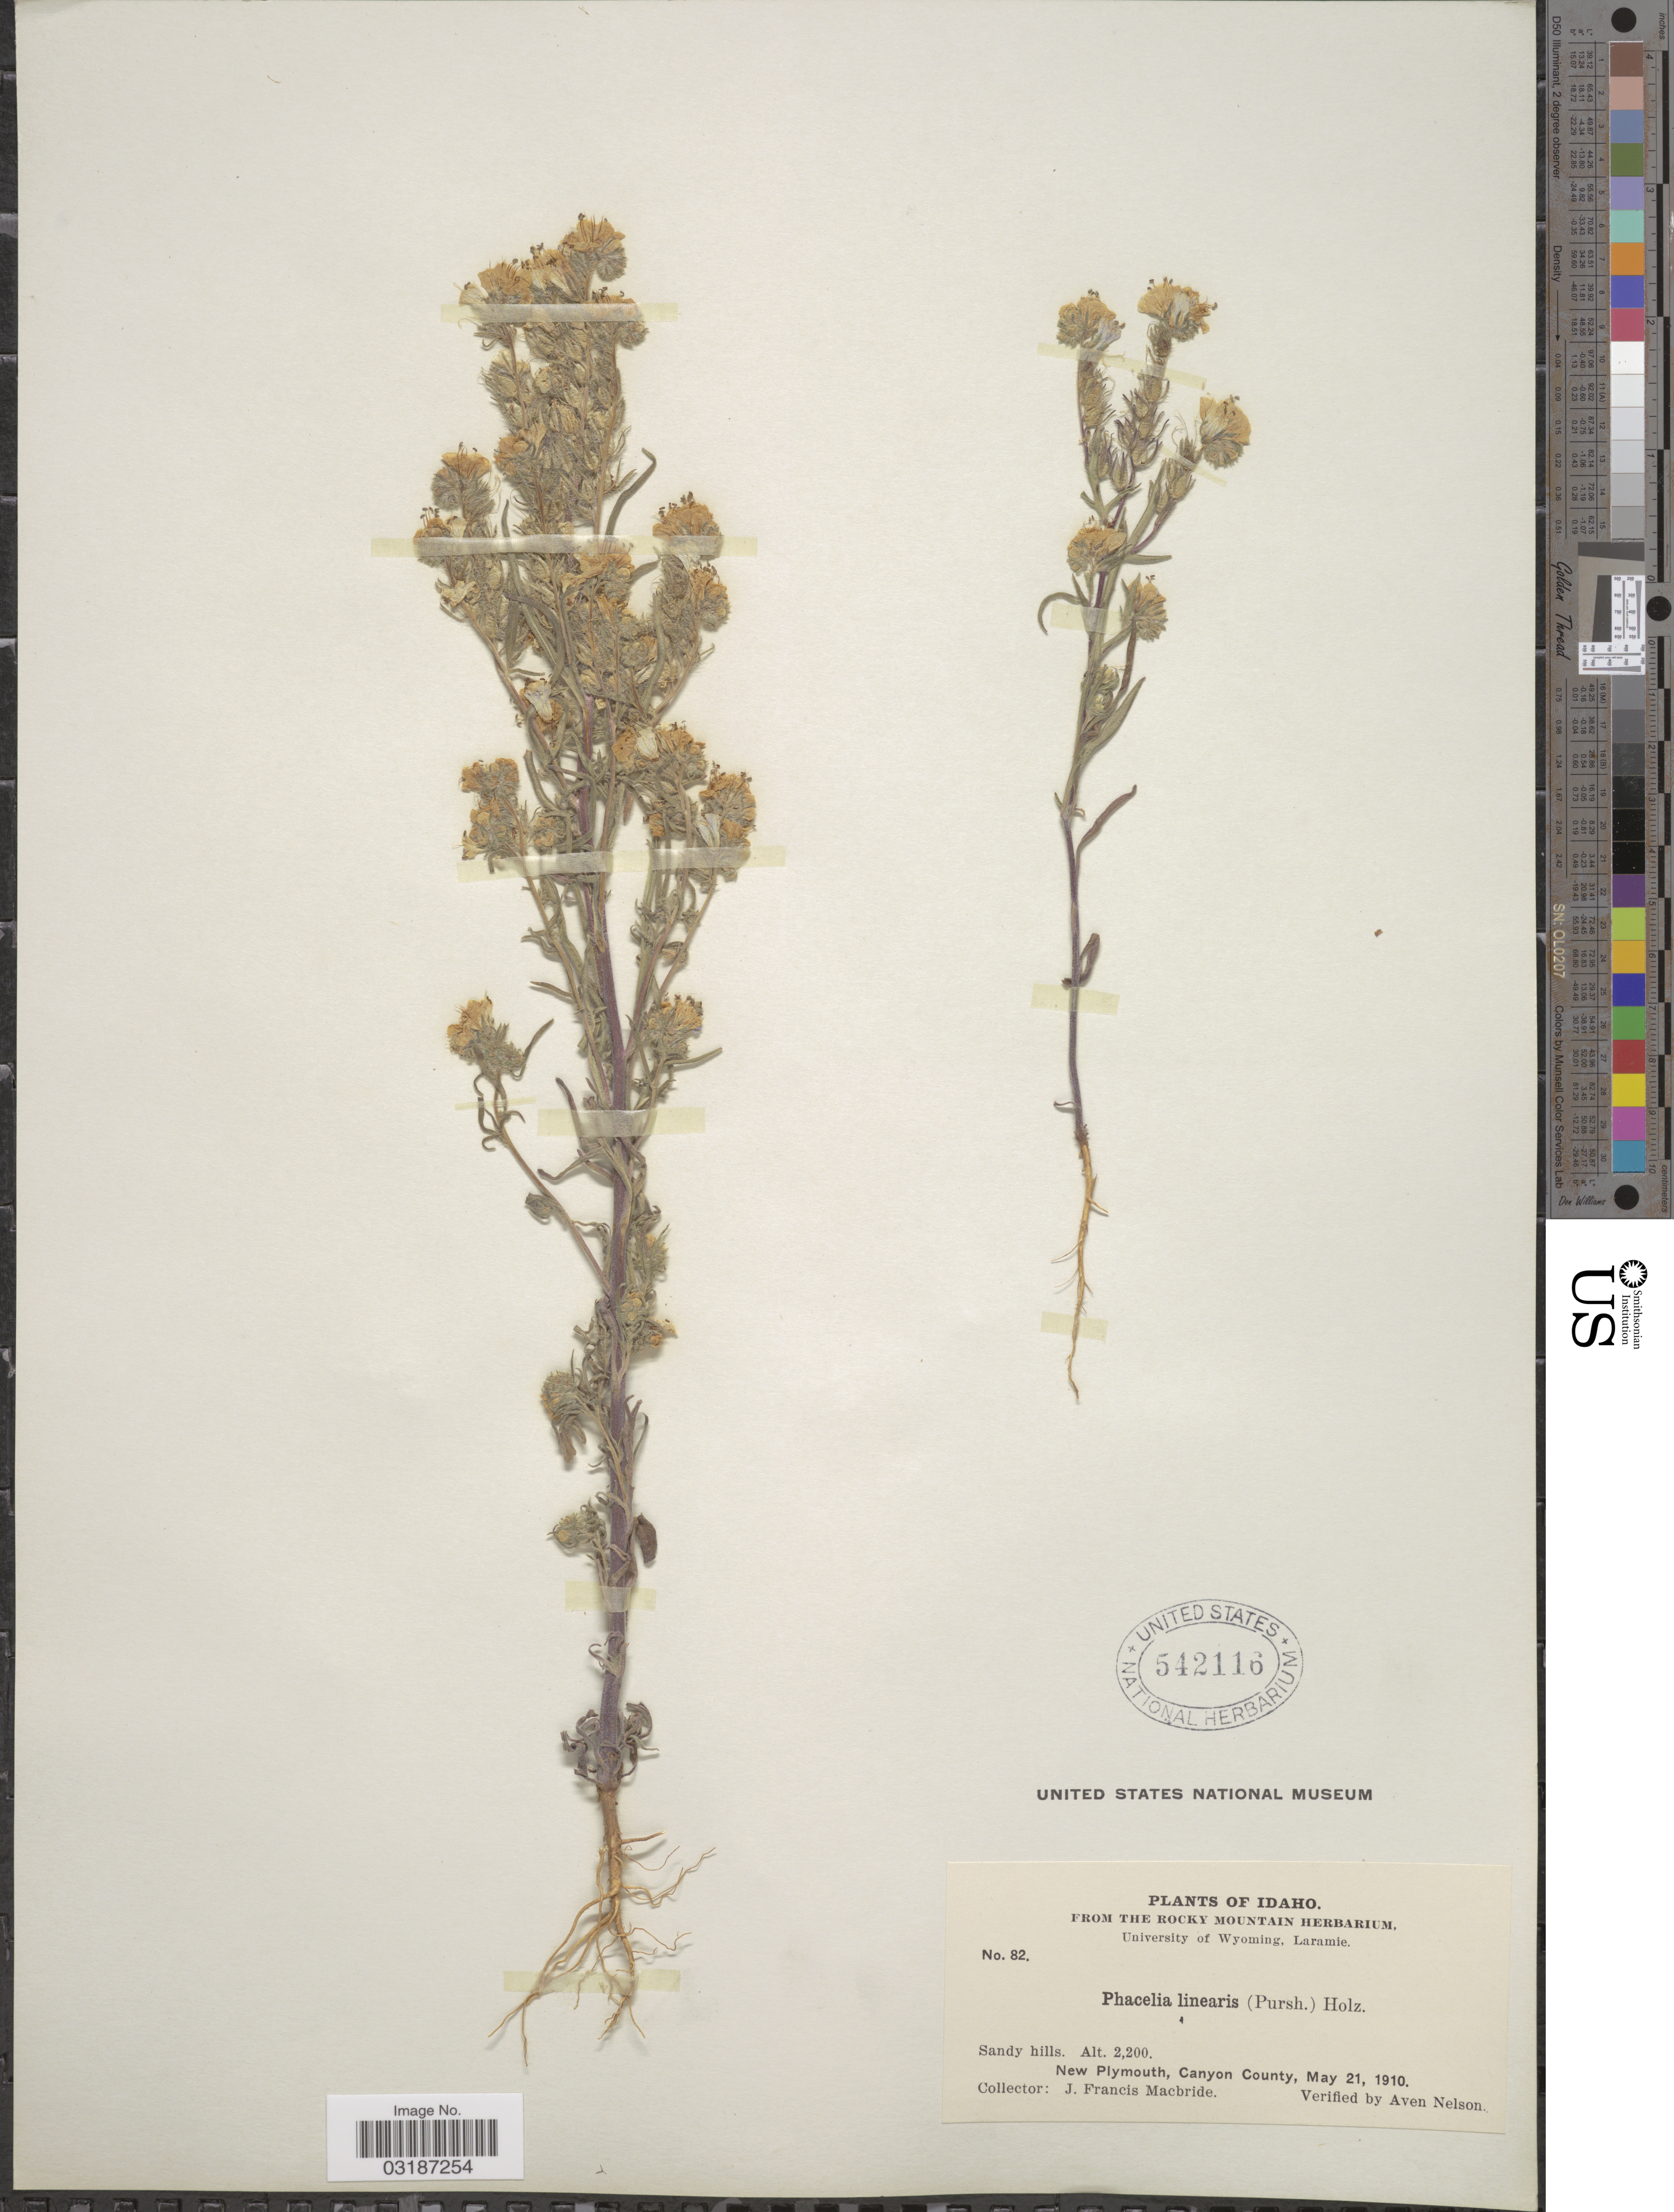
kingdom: Plantae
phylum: Tracheophyta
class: Magnoliopsida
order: Boraginales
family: Hydrophyllaceae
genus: Phacelia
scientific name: Phacelia linearis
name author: (Pursh) Holz.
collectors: J. F. Macbride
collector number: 82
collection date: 1910-05-21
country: United States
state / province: Idaho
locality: New Plymouth, Canyon County.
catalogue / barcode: US 542116